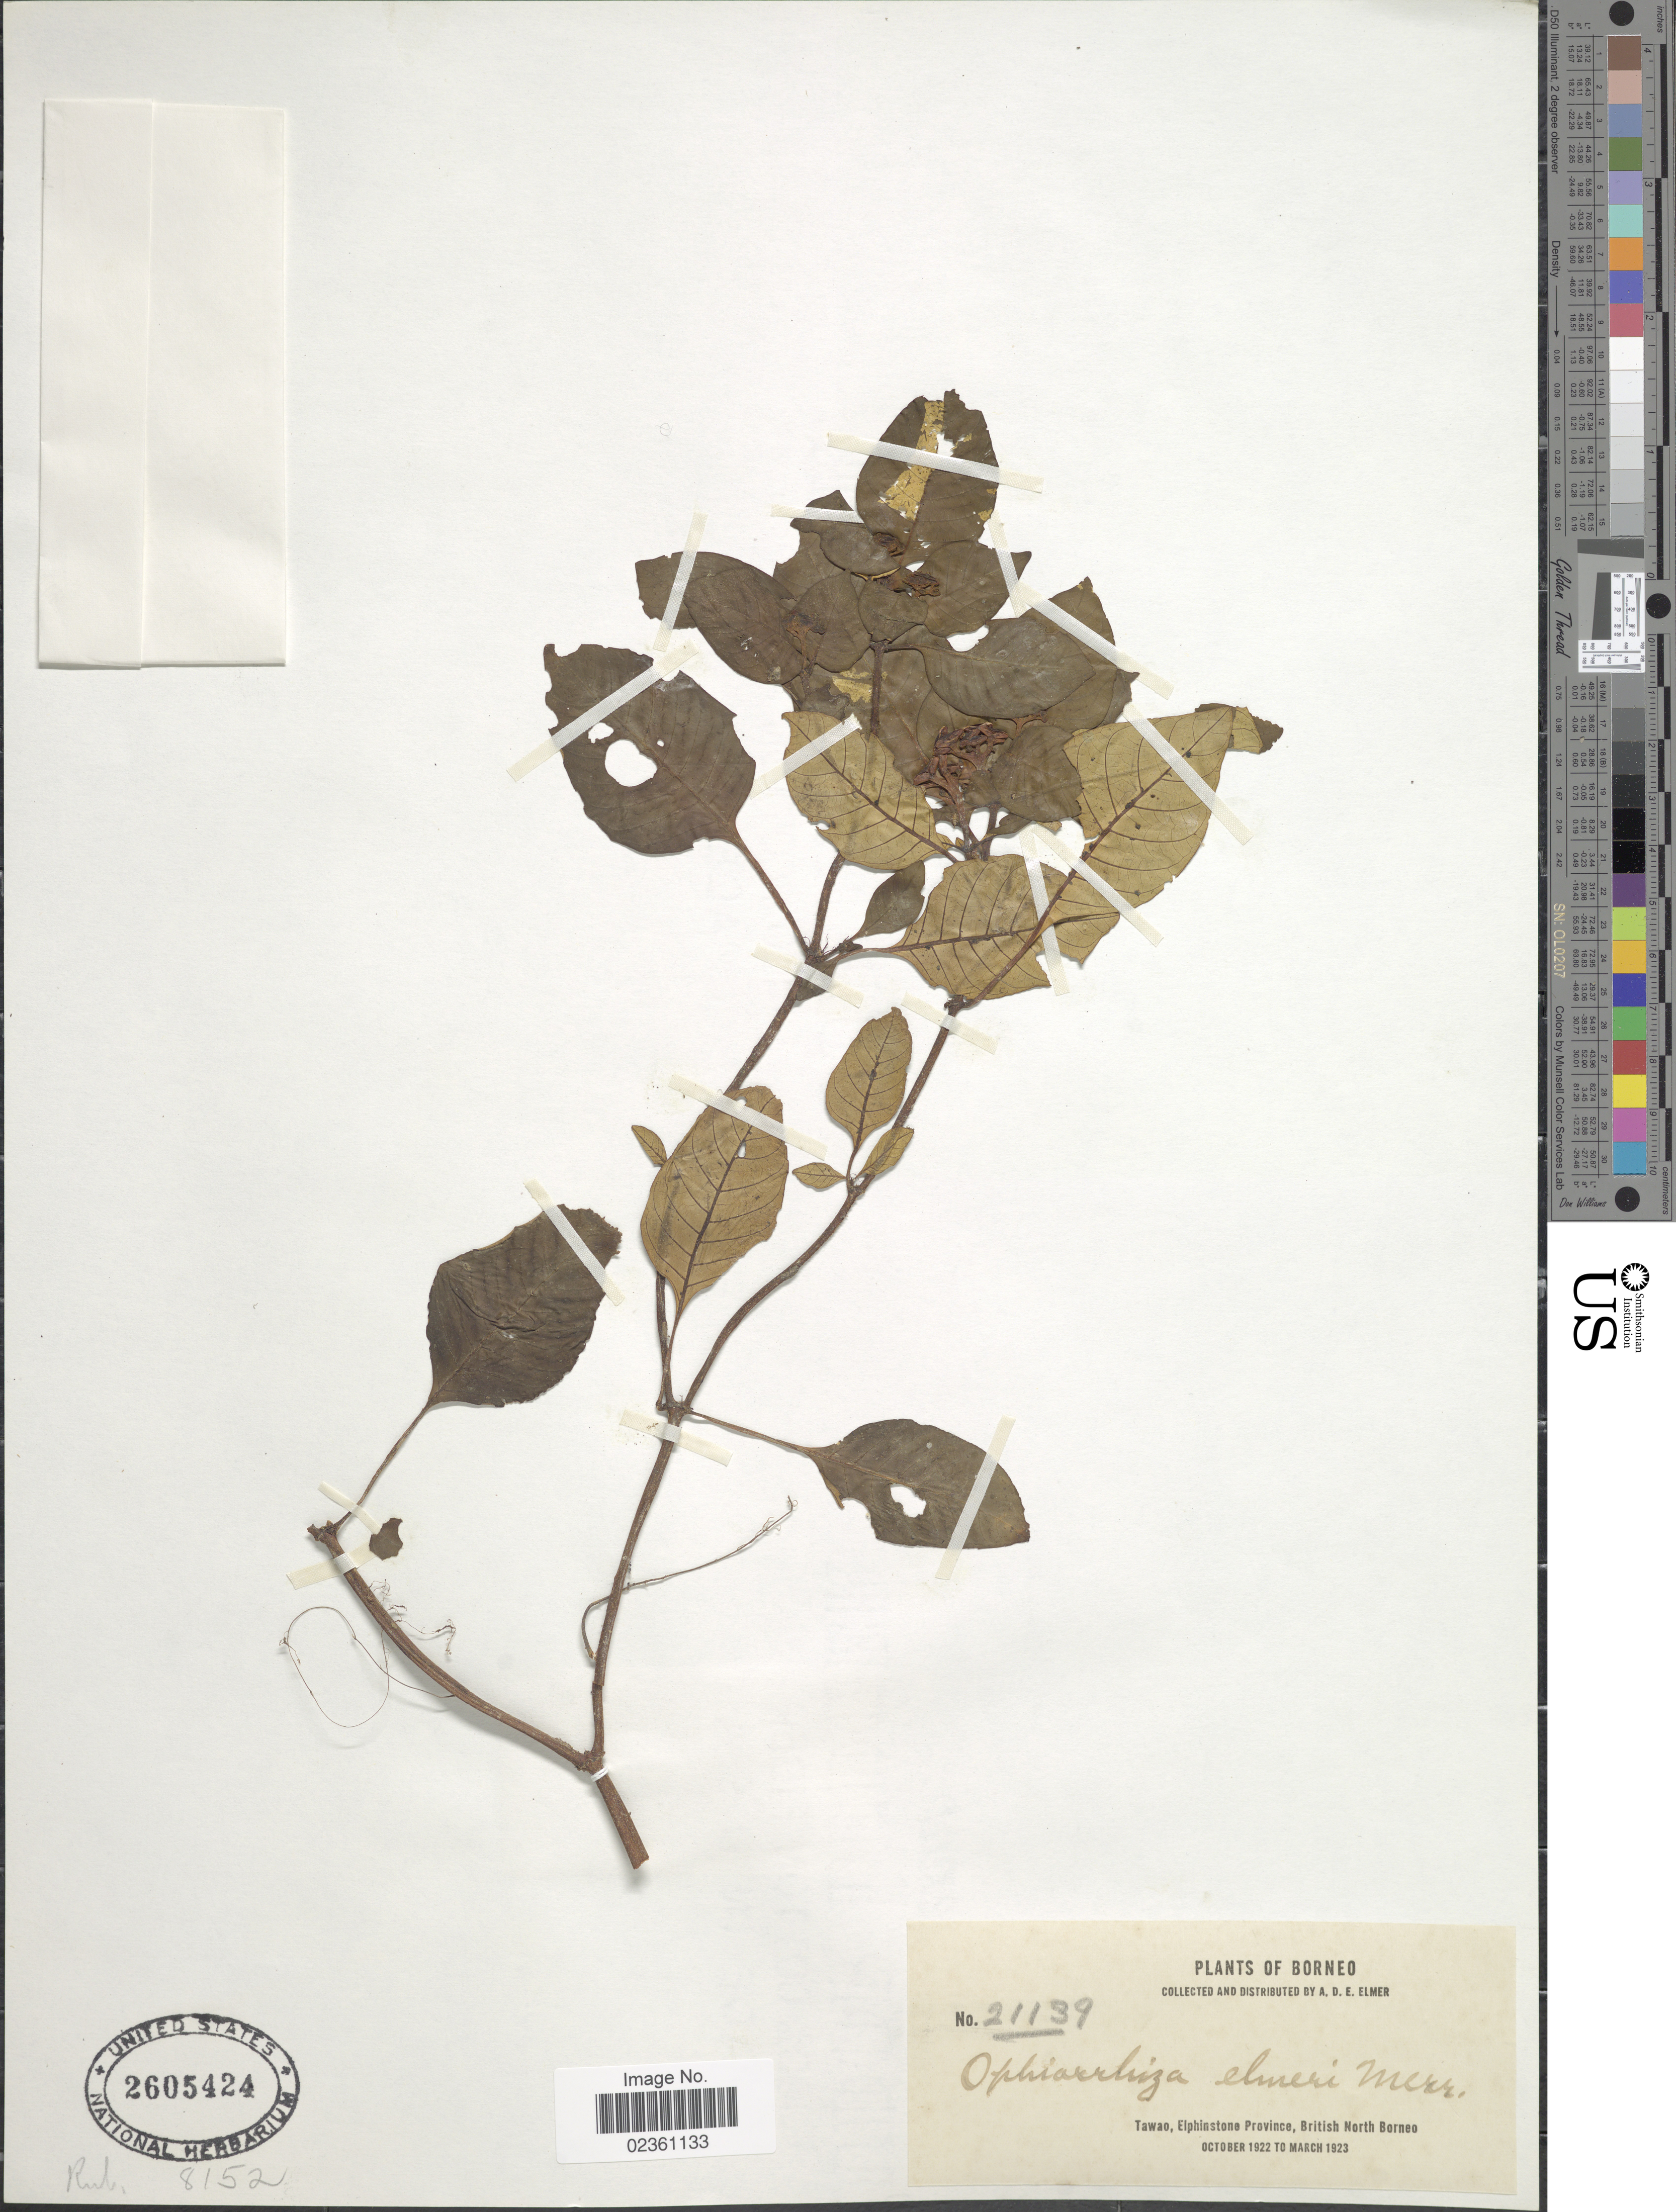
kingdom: Plantae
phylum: Tracheophyta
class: Magnoliopsida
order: Gentianales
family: Rubiaceae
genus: Ophiorrhiza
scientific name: Ophiorrhiza elmeri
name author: Merr.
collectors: A. D. E. Elmer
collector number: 21139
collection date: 1922-10/1923-03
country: Malaysia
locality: Borneo, Tawao, Elphinstone Province, British North Borneo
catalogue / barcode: US 2605424